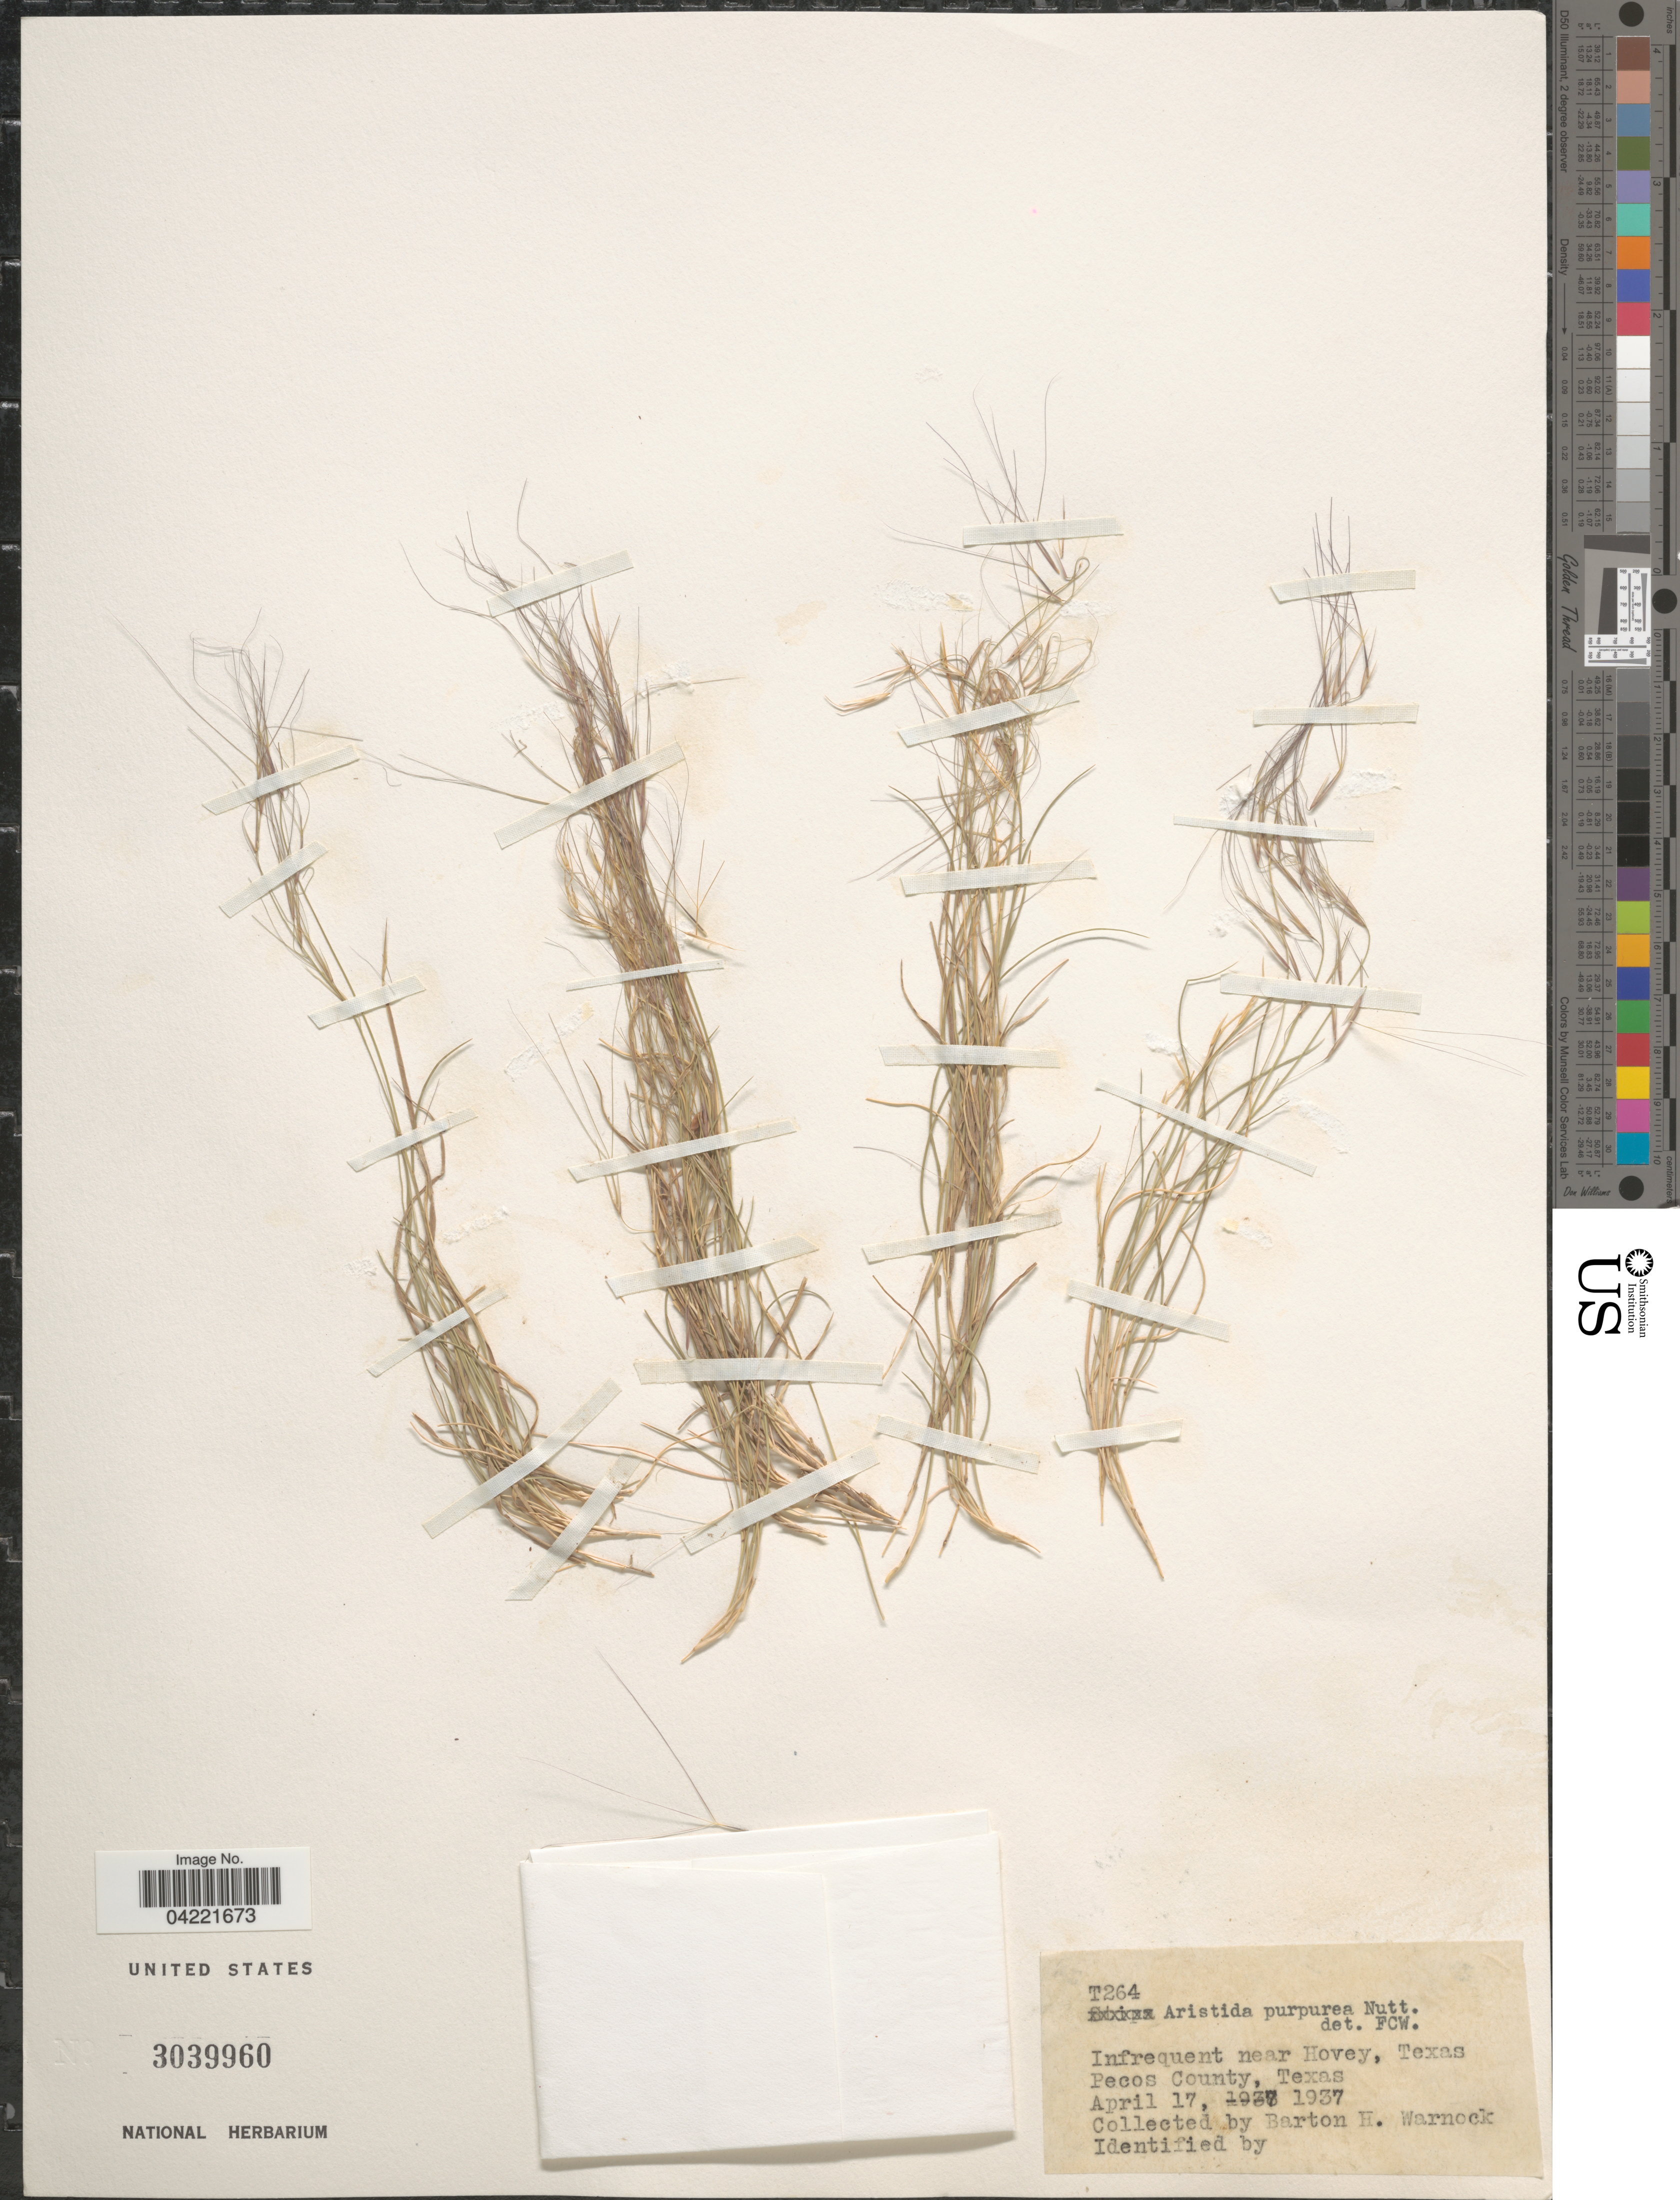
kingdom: Plantae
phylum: Tracheophyta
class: Liliopsida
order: Poales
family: Poaceae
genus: Aristida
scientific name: Aristida purpurea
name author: Nutt.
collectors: B. H. Warnock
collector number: T264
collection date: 1937-04-17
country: United States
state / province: Texas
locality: Infrequent near Hovey, Pecos County.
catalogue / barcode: US 3039960